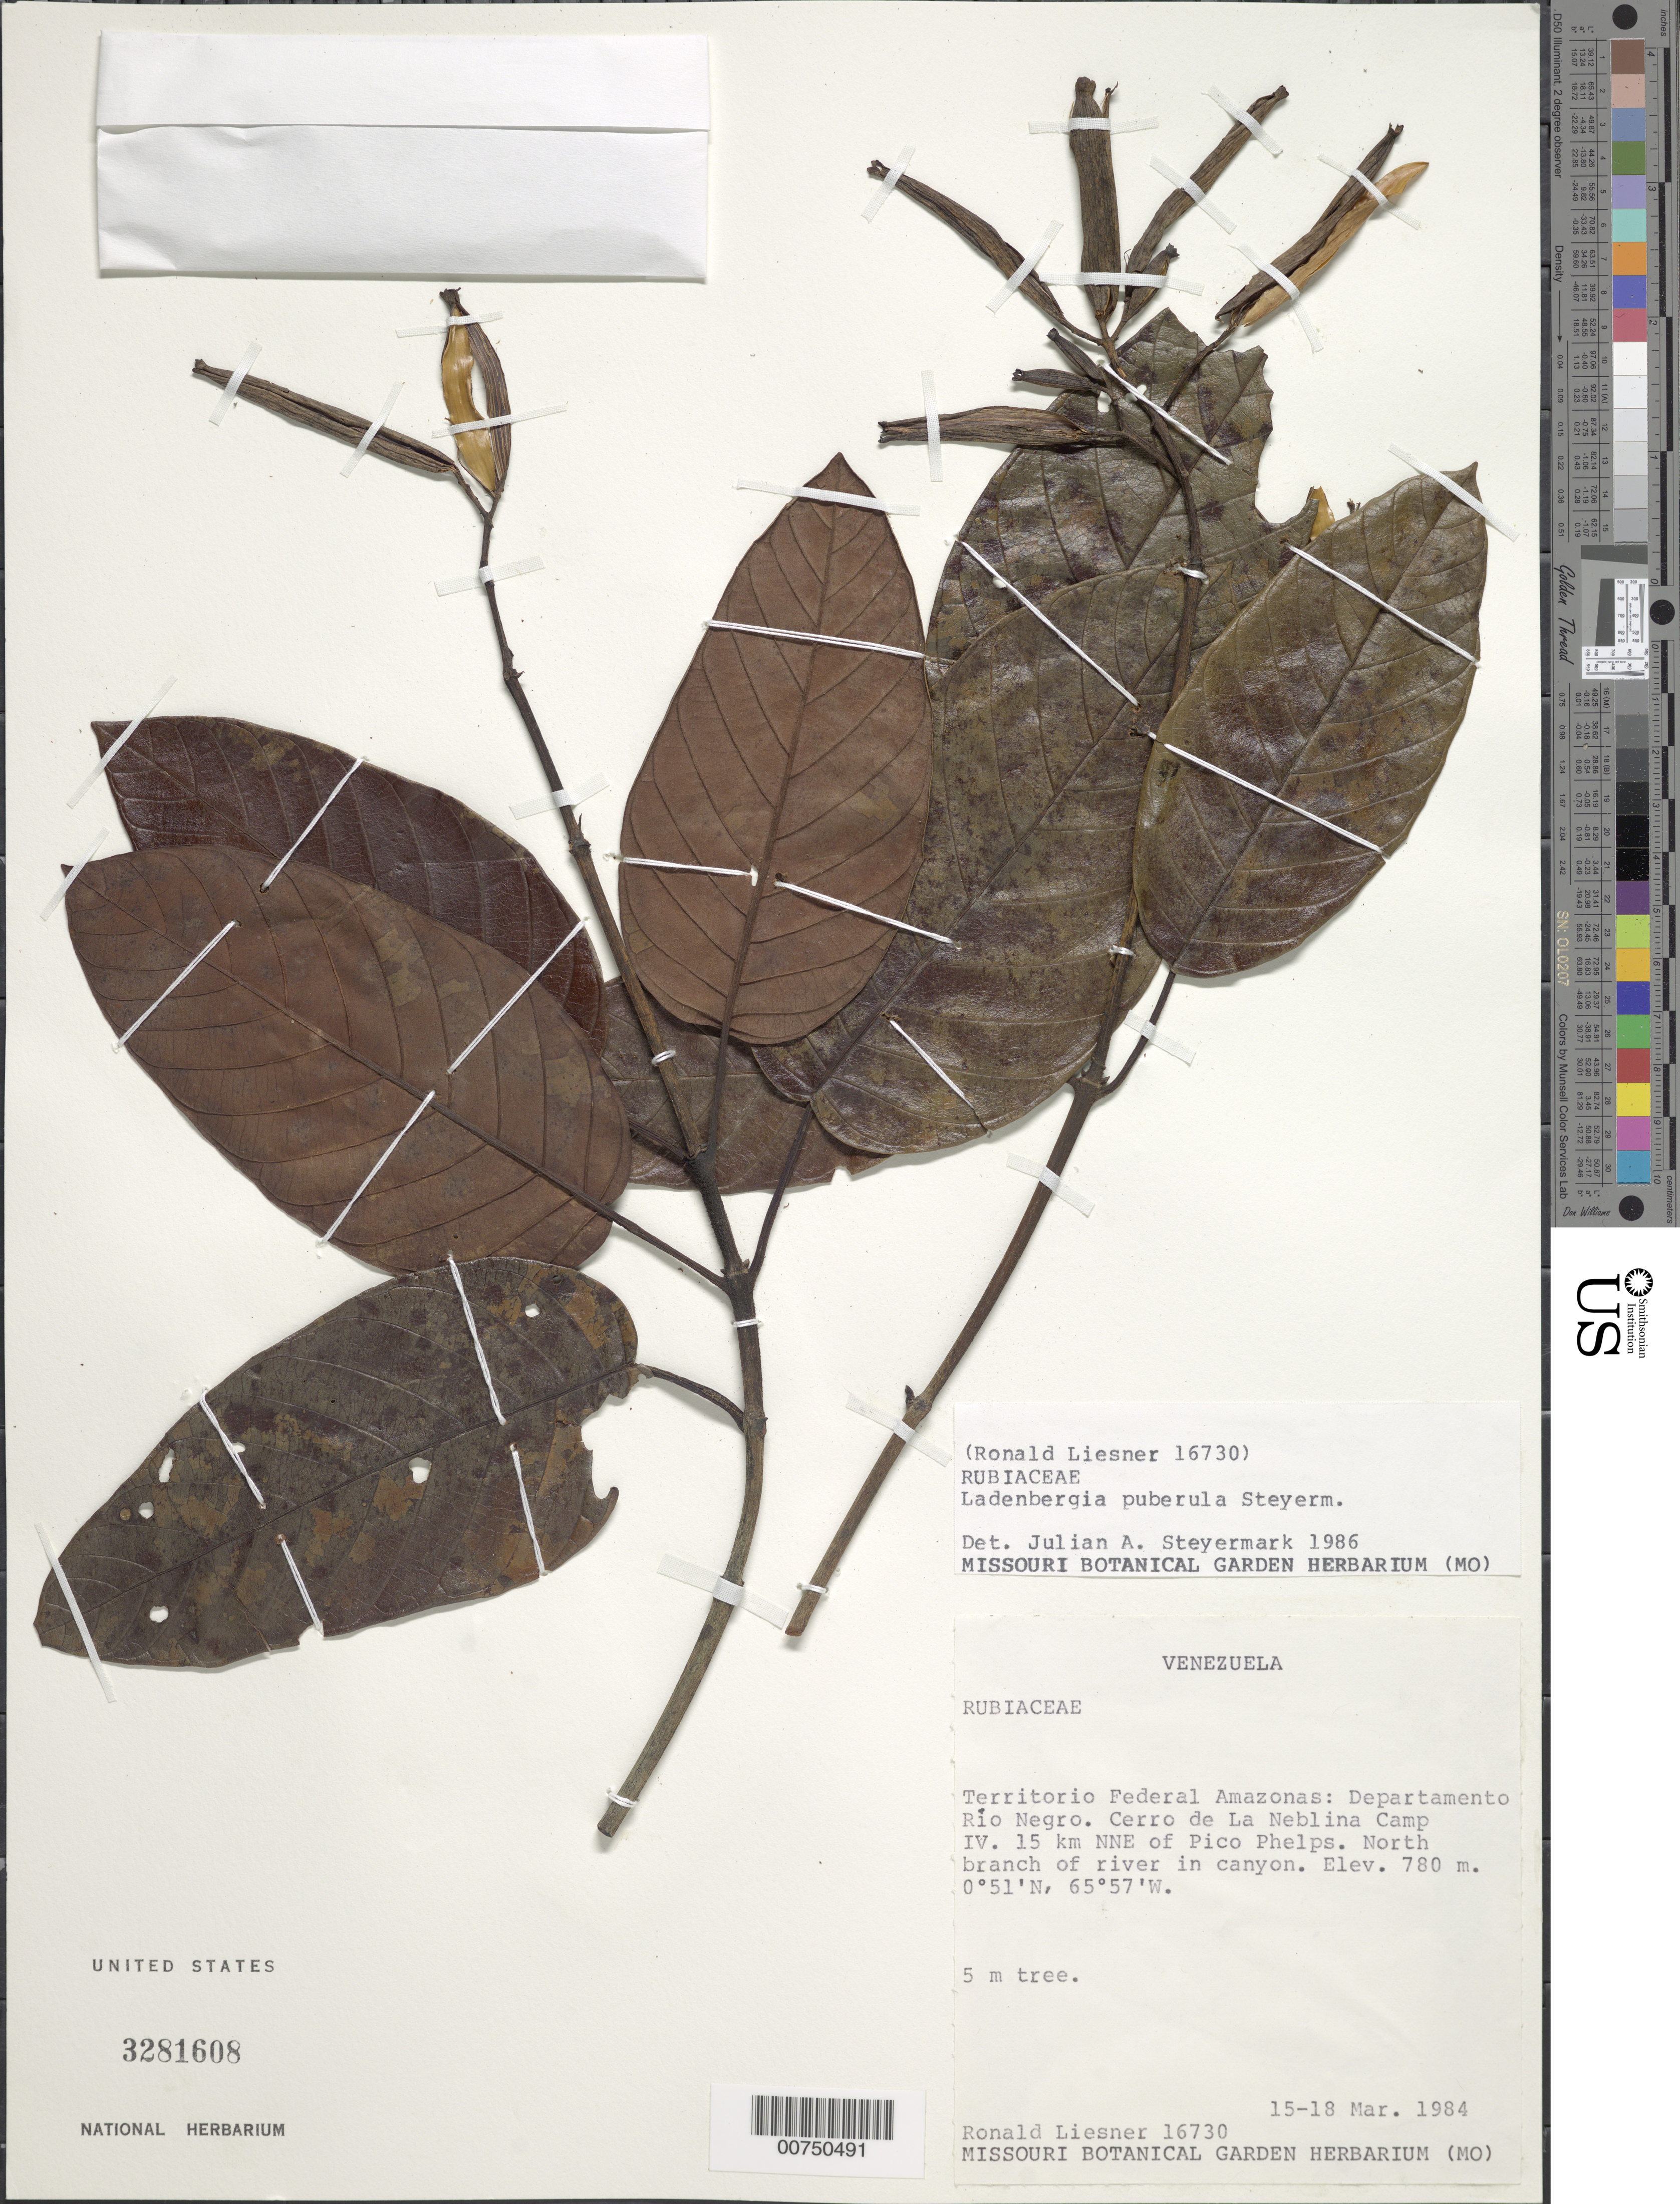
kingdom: Plantae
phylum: Tracheophyta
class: Magnoliopsida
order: Gentianales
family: Rubiaceae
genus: Ladenbergia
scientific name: Ladenbergia puberula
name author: Steyerm.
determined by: Steyermark, Julian A., (VEN)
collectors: R. L. Liesner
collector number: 16730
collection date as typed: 15-Mar-84 to 18-Mar-84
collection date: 1984-03-15/1984-03-18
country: Venezuela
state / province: Amazonas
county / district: Río Negro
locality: Cerro de La Neblina Camp IV, 15 km NNE of Pico Phelps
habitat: North branch of river in canyon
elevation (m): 780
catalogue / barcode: US 3281608